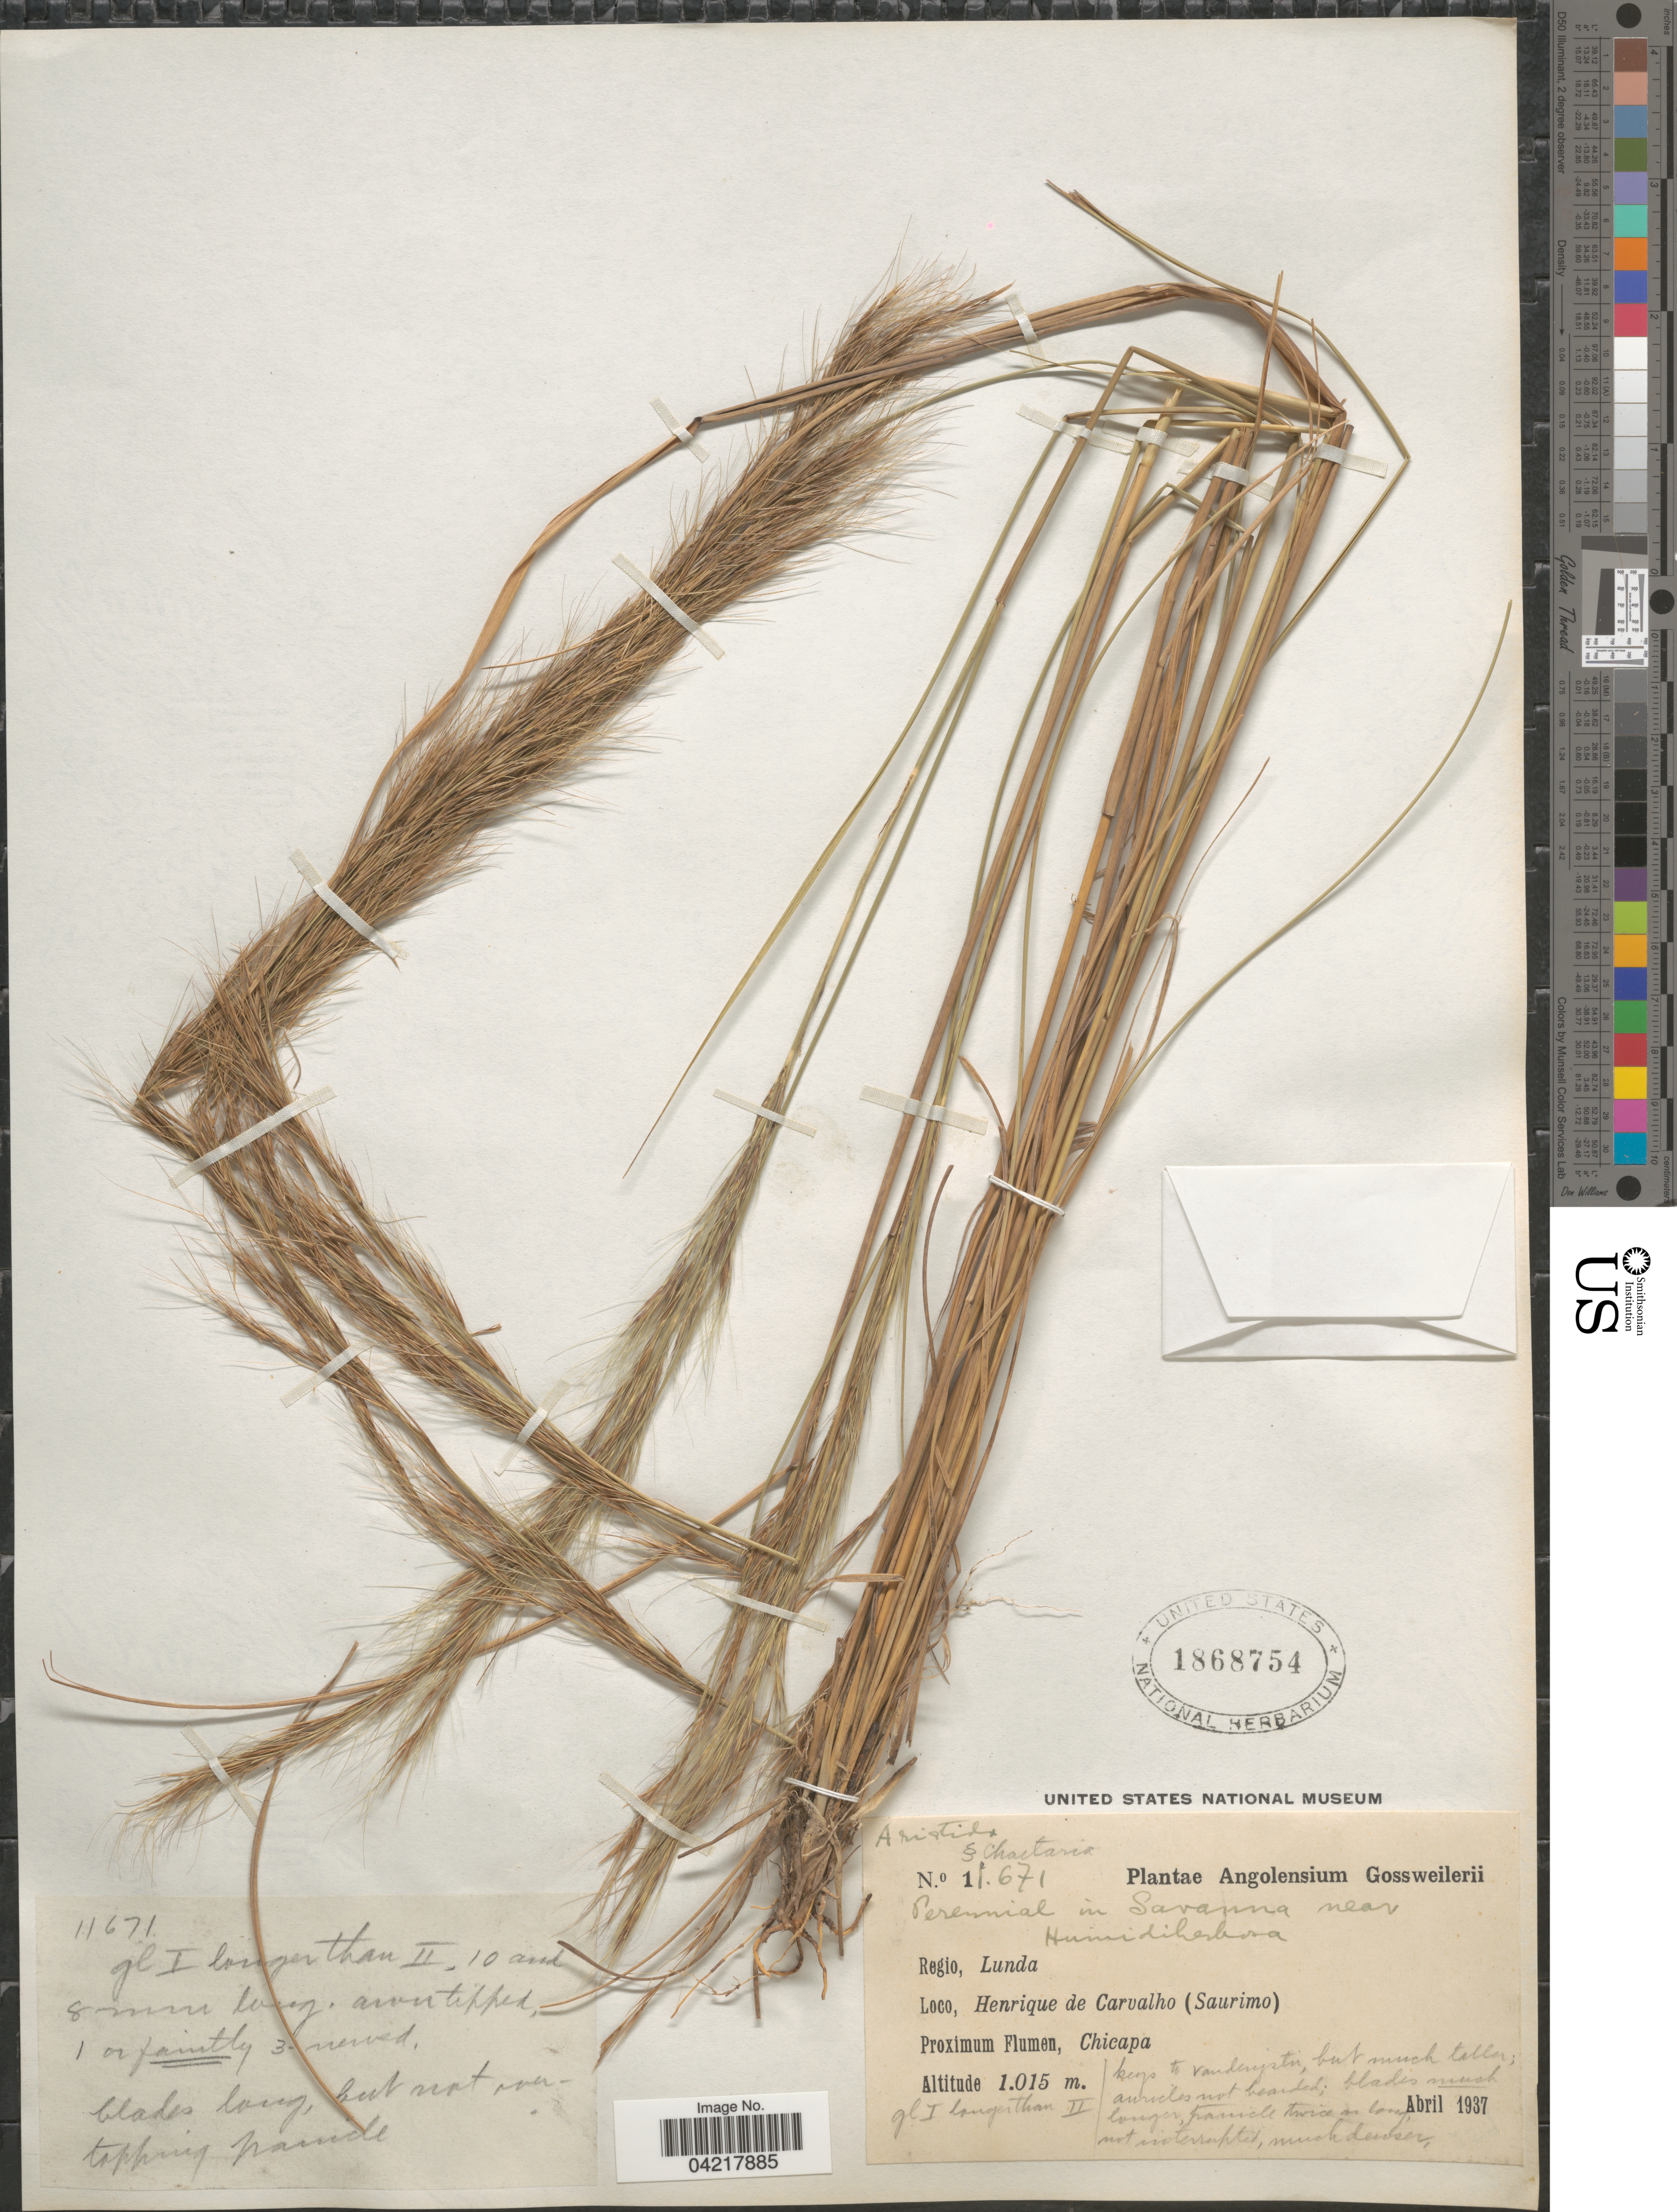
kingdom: Plantae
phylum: Tracheophyta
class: Liliopsida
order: Poales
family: Poaceae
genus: Aristida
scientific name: Aristida sp.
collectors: -. Gossweiler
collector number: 11671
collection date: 1937-04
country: Angola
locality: Regio, Lunda. Henrique de Carvalho (Saurimo). Proximum Flumen, Chicapa.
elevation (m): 1015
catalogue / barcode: US 1868754